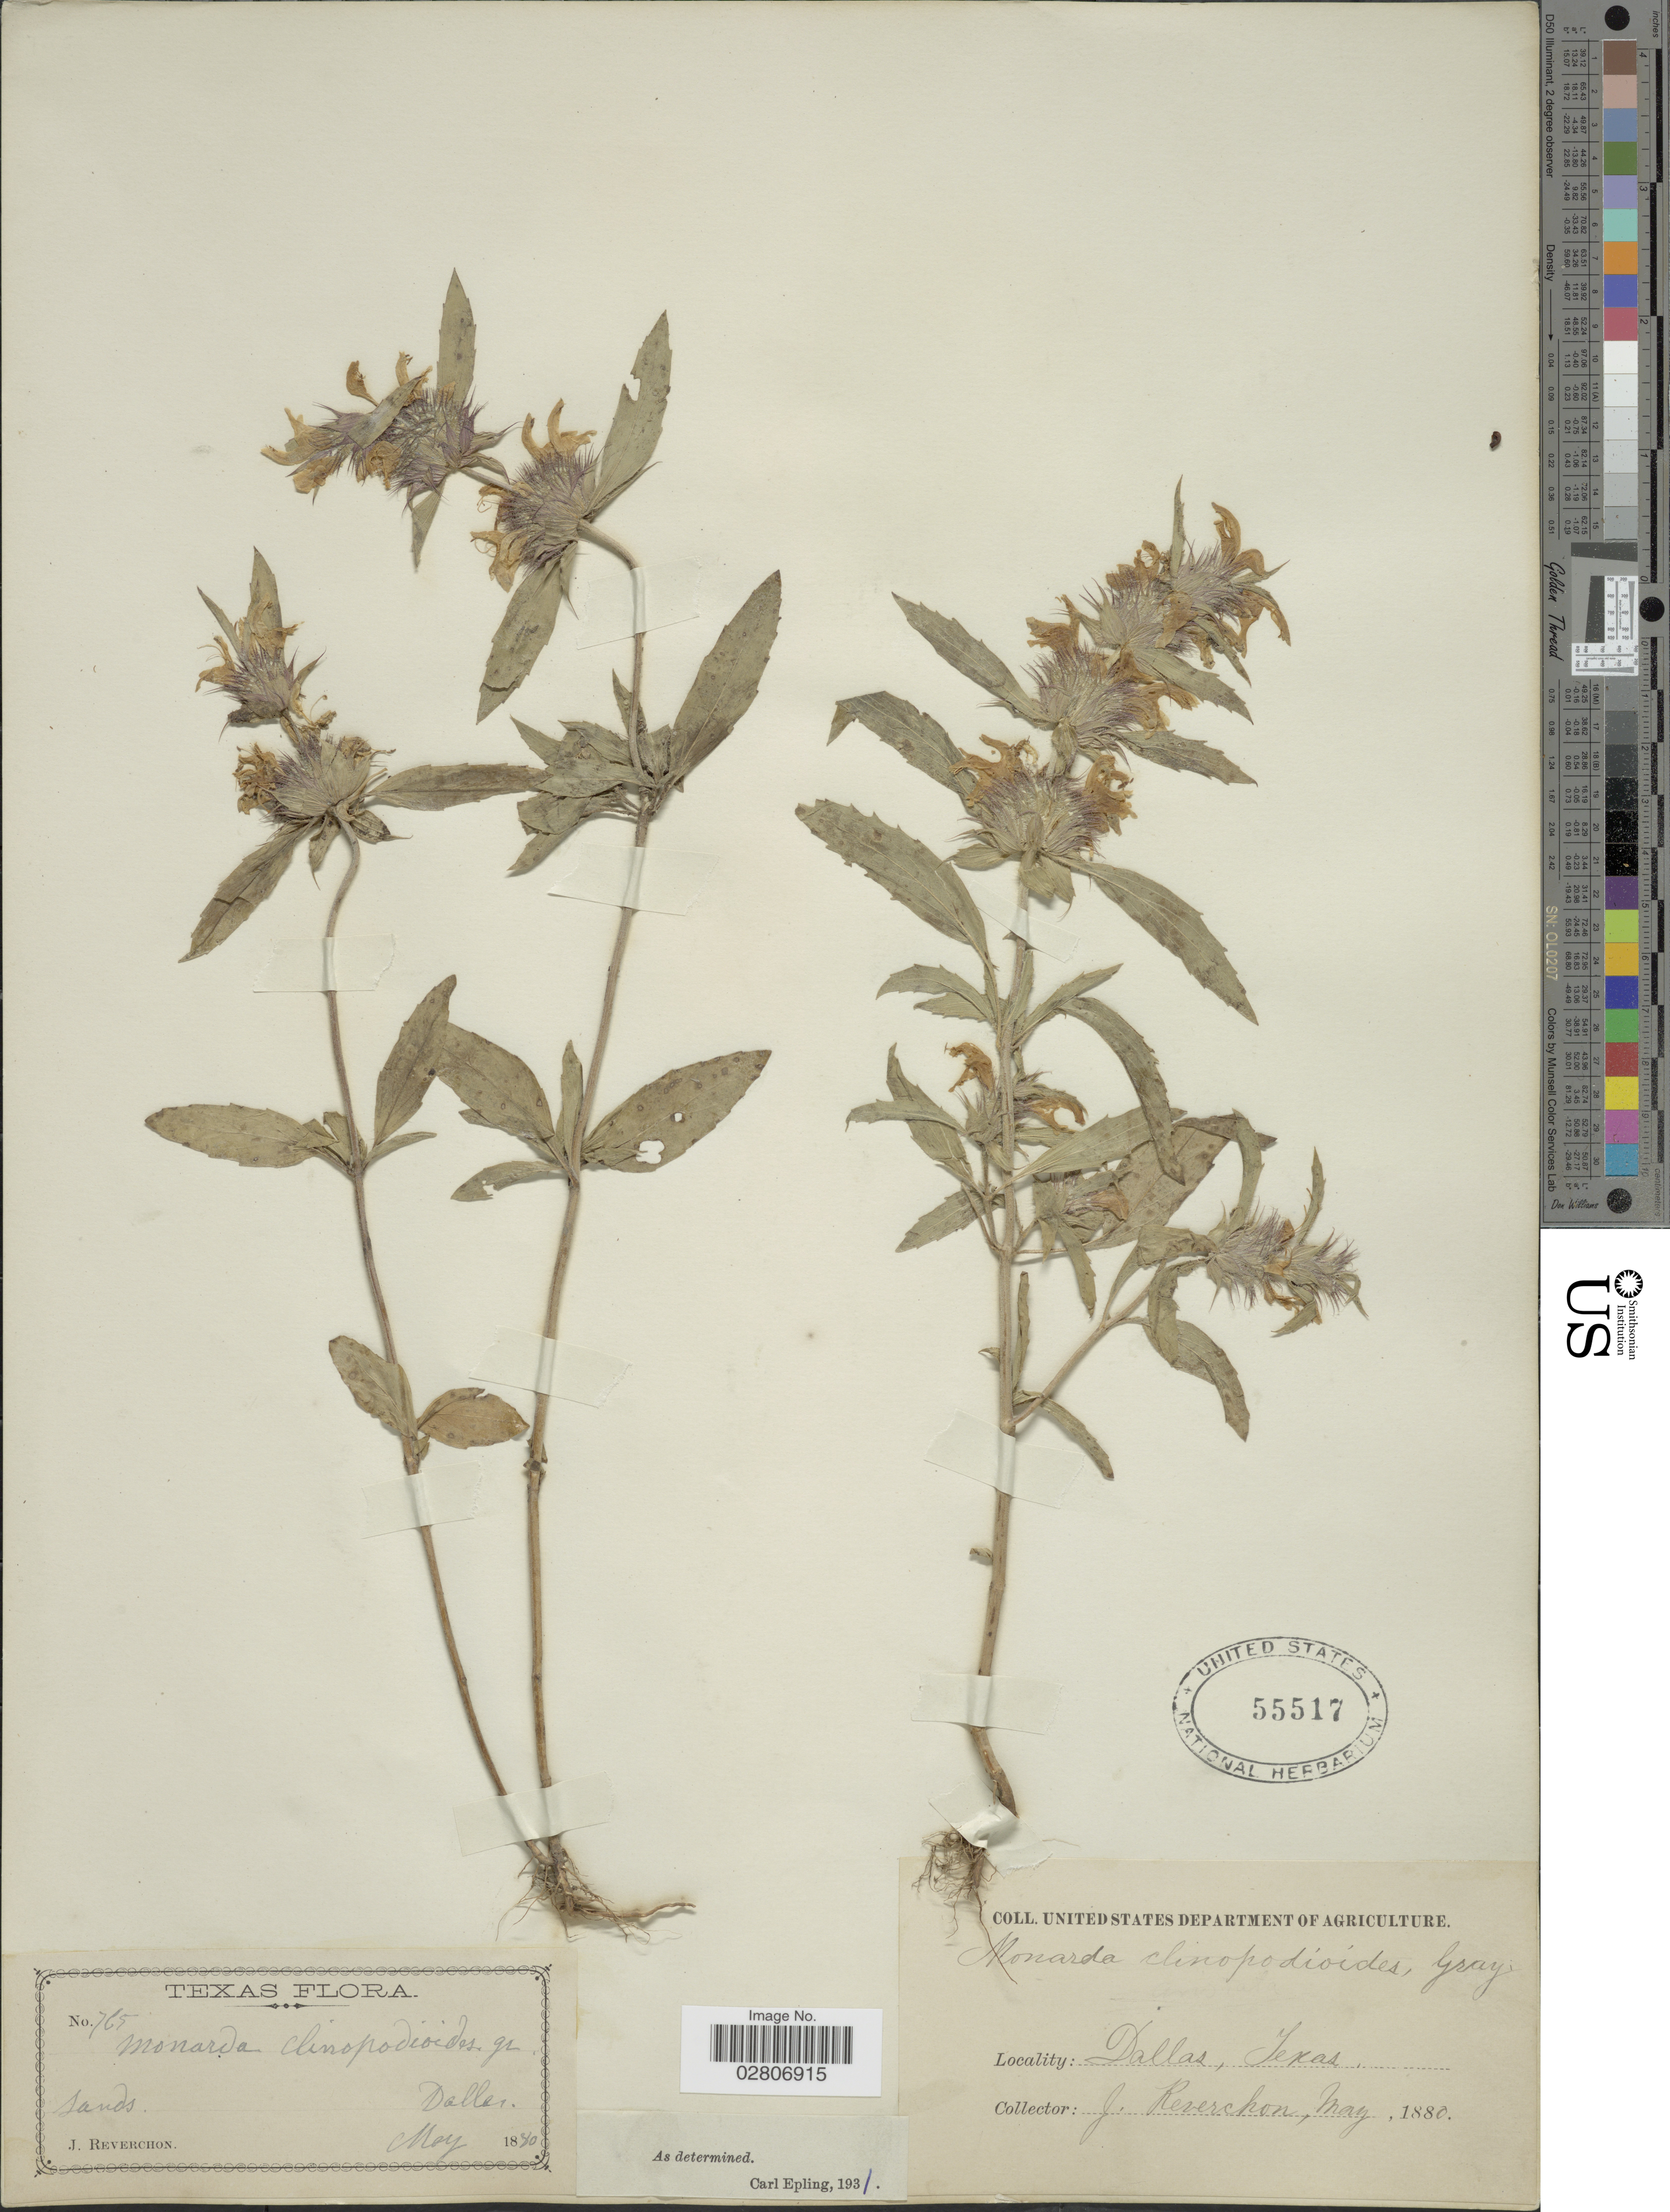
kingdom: Plantae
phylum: Tracheophyta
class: Magnoliopsida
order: Lamiales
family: Lamiaceae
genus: Monarda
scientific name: Monarda clinopodioides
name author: A. Gray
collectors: J. Reverchon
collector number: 765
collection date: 1880-05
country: United States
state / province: Texas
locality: Dallas.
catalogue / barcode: US 55517